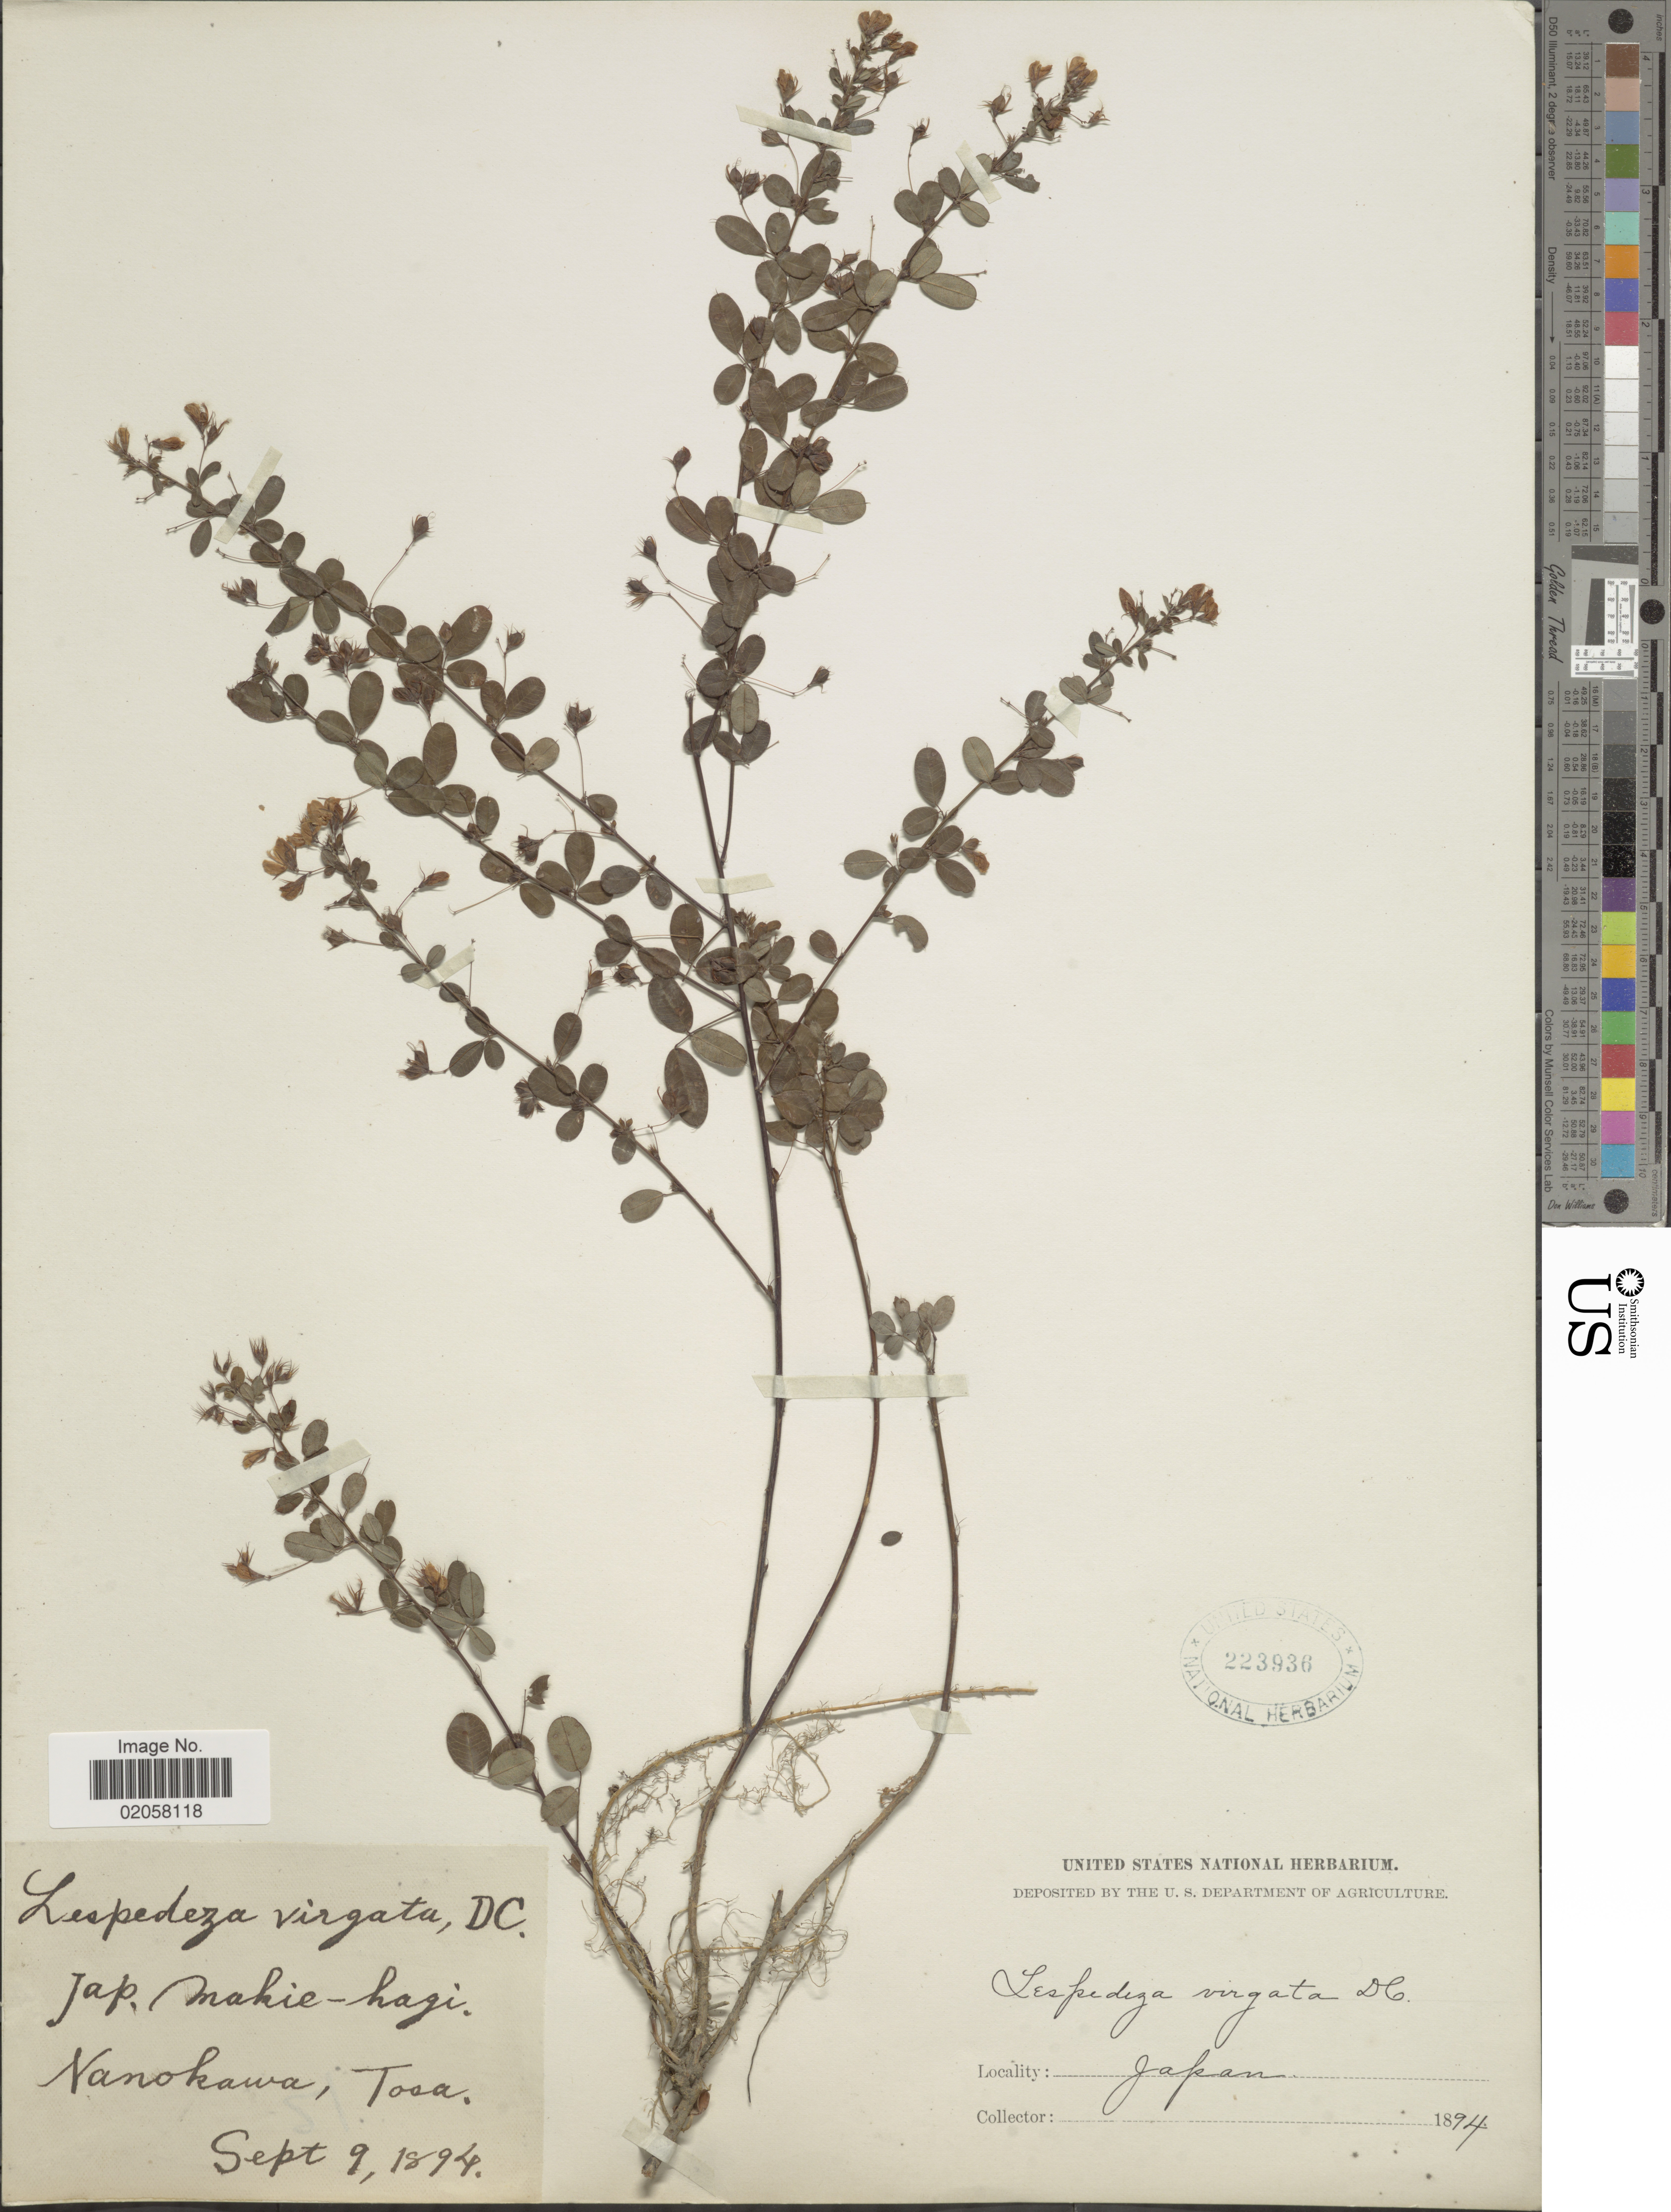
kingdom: Plantae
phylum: Tracheophyta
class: Magnoliopsida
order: Fabales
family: Fabaceae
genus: Lespedeza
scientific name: Lespedeza virgata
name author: (Thunb.) DC.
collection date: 1894-09-09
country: Japan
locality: Nanokawa, Tosa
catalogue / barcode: US 223936